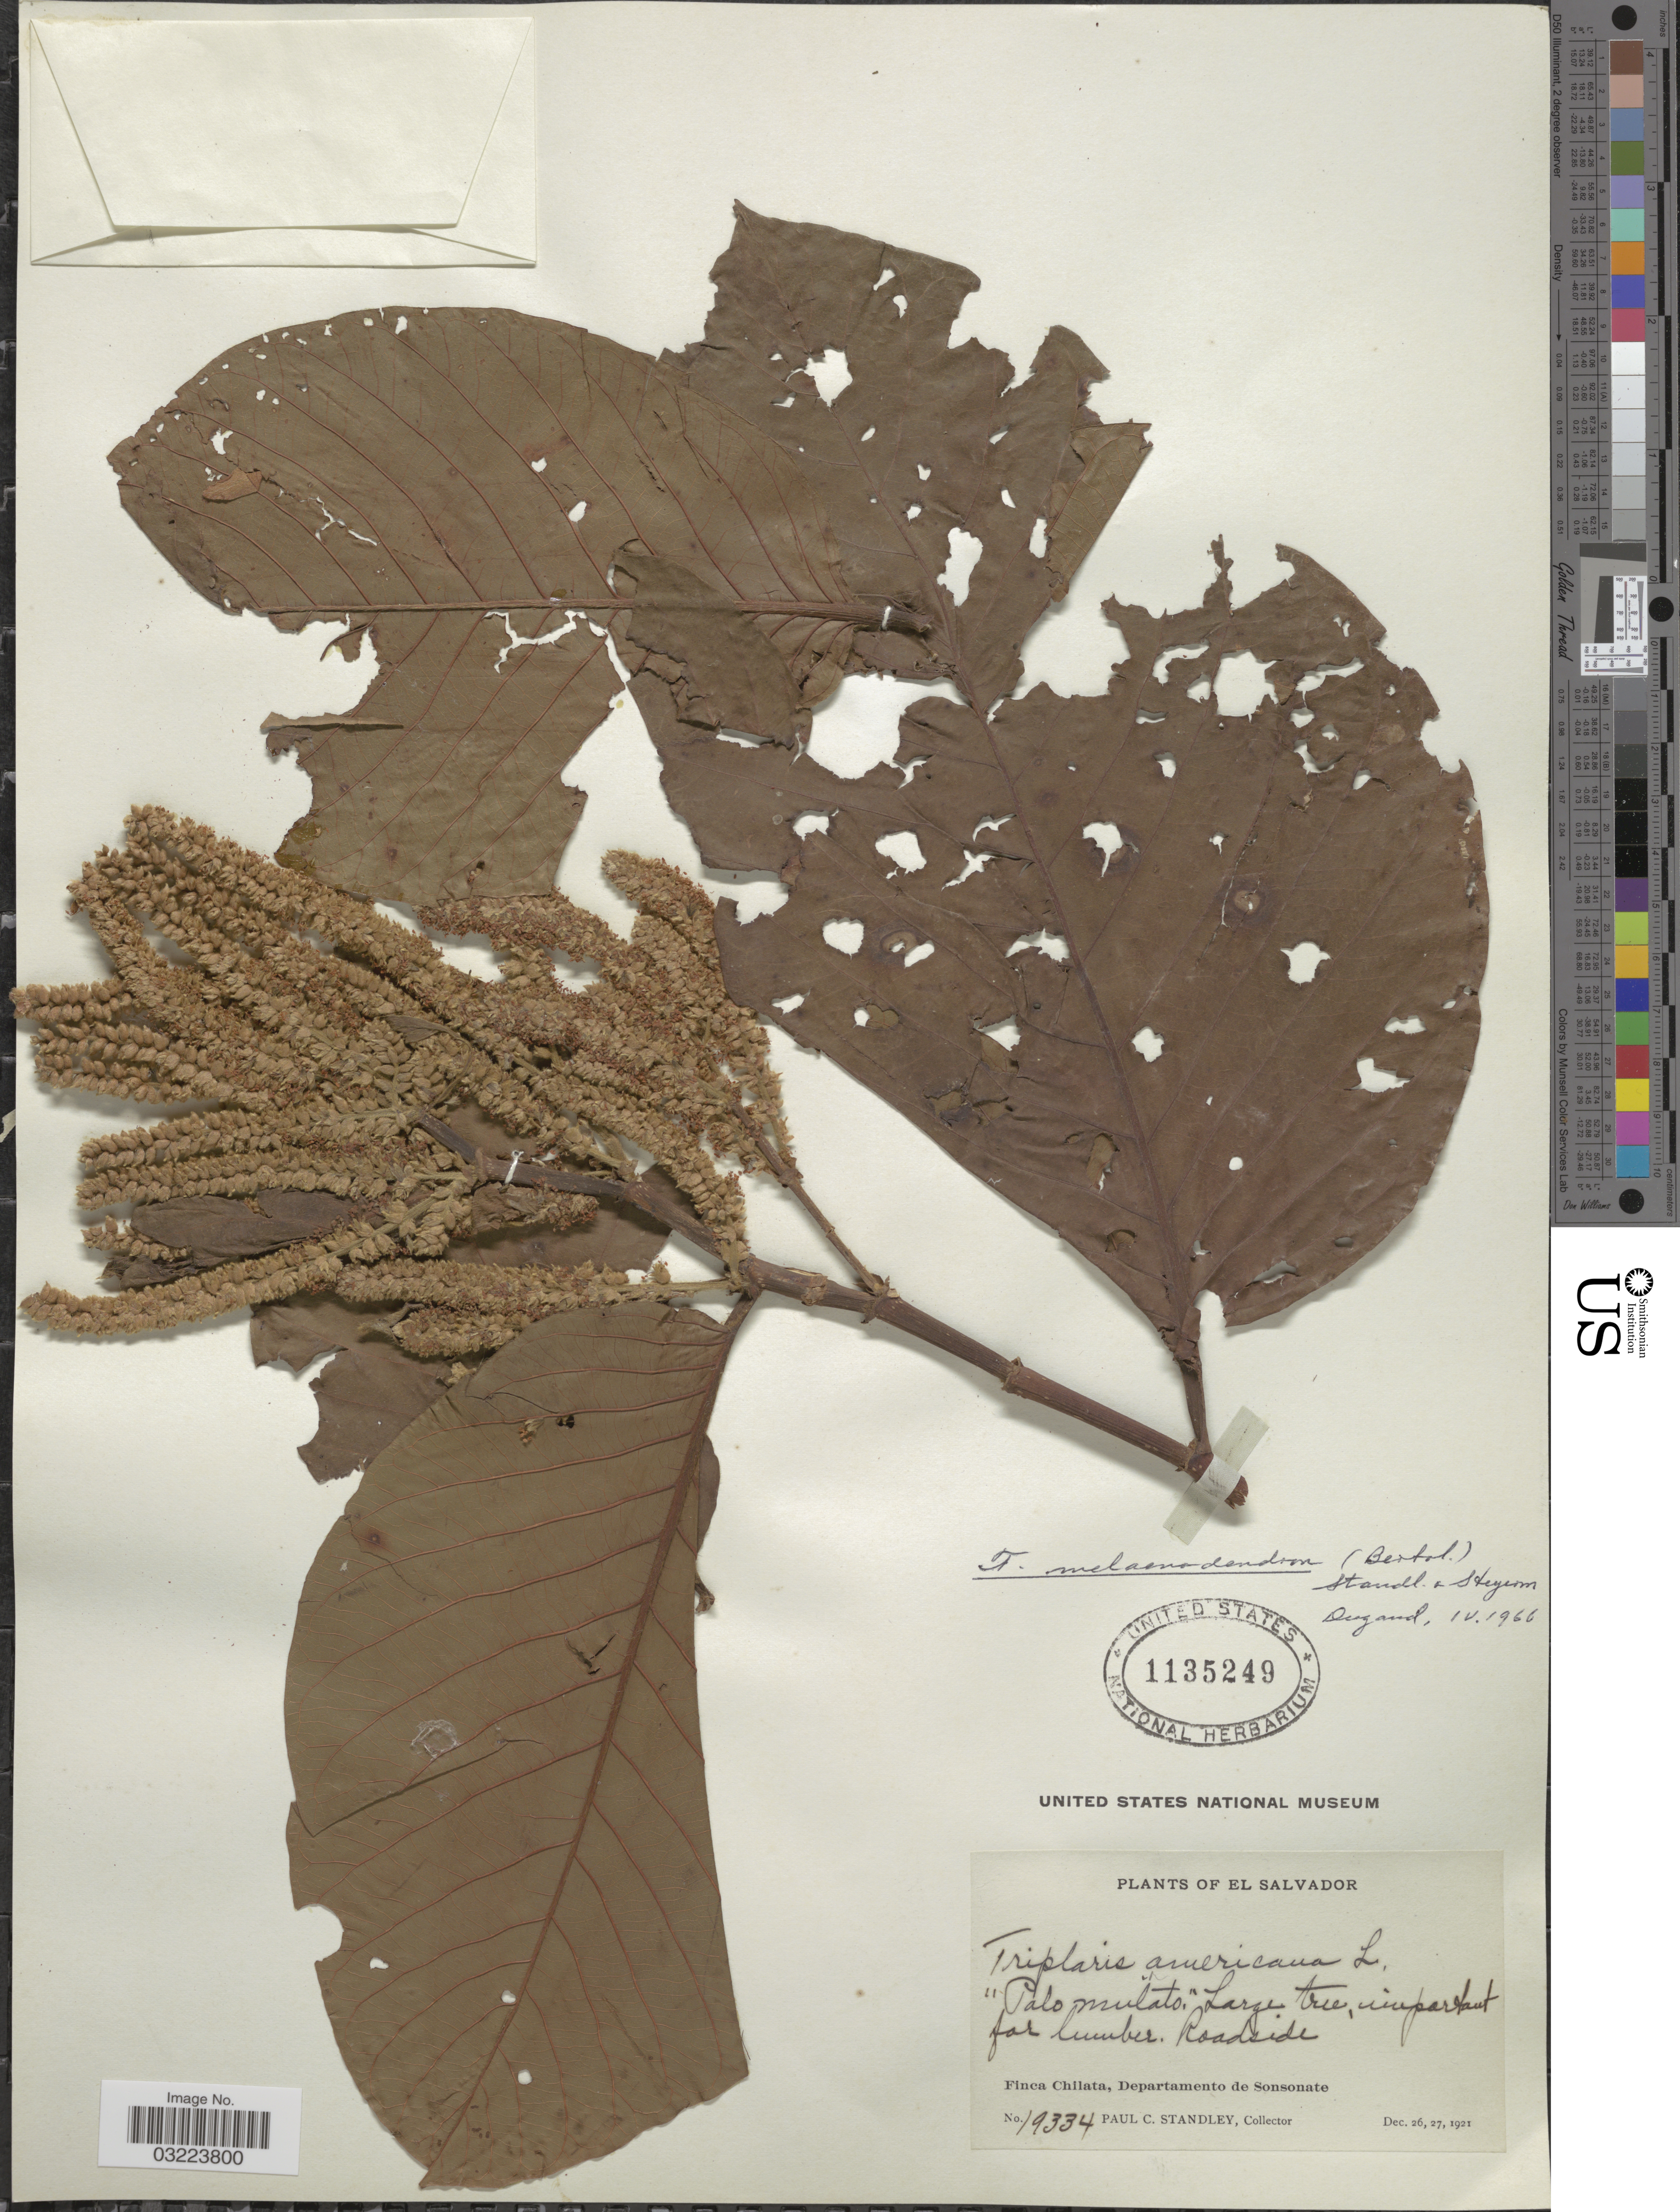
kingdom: Plantae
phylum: Tracheophyta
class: Magnoliopsida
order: Caryophyllales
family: Polygonaceae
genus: Triplaris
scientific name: Triplaris melaenodendron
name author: (Bertol.) Standl. & Steyerm.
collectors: P. C. Standley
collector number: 19334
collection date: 1921-12-26/1921-12-27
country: El Salvador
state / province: Sonsonate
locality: Finca Chilata, Departamento de Sonsonate.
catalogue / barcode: US 1135249